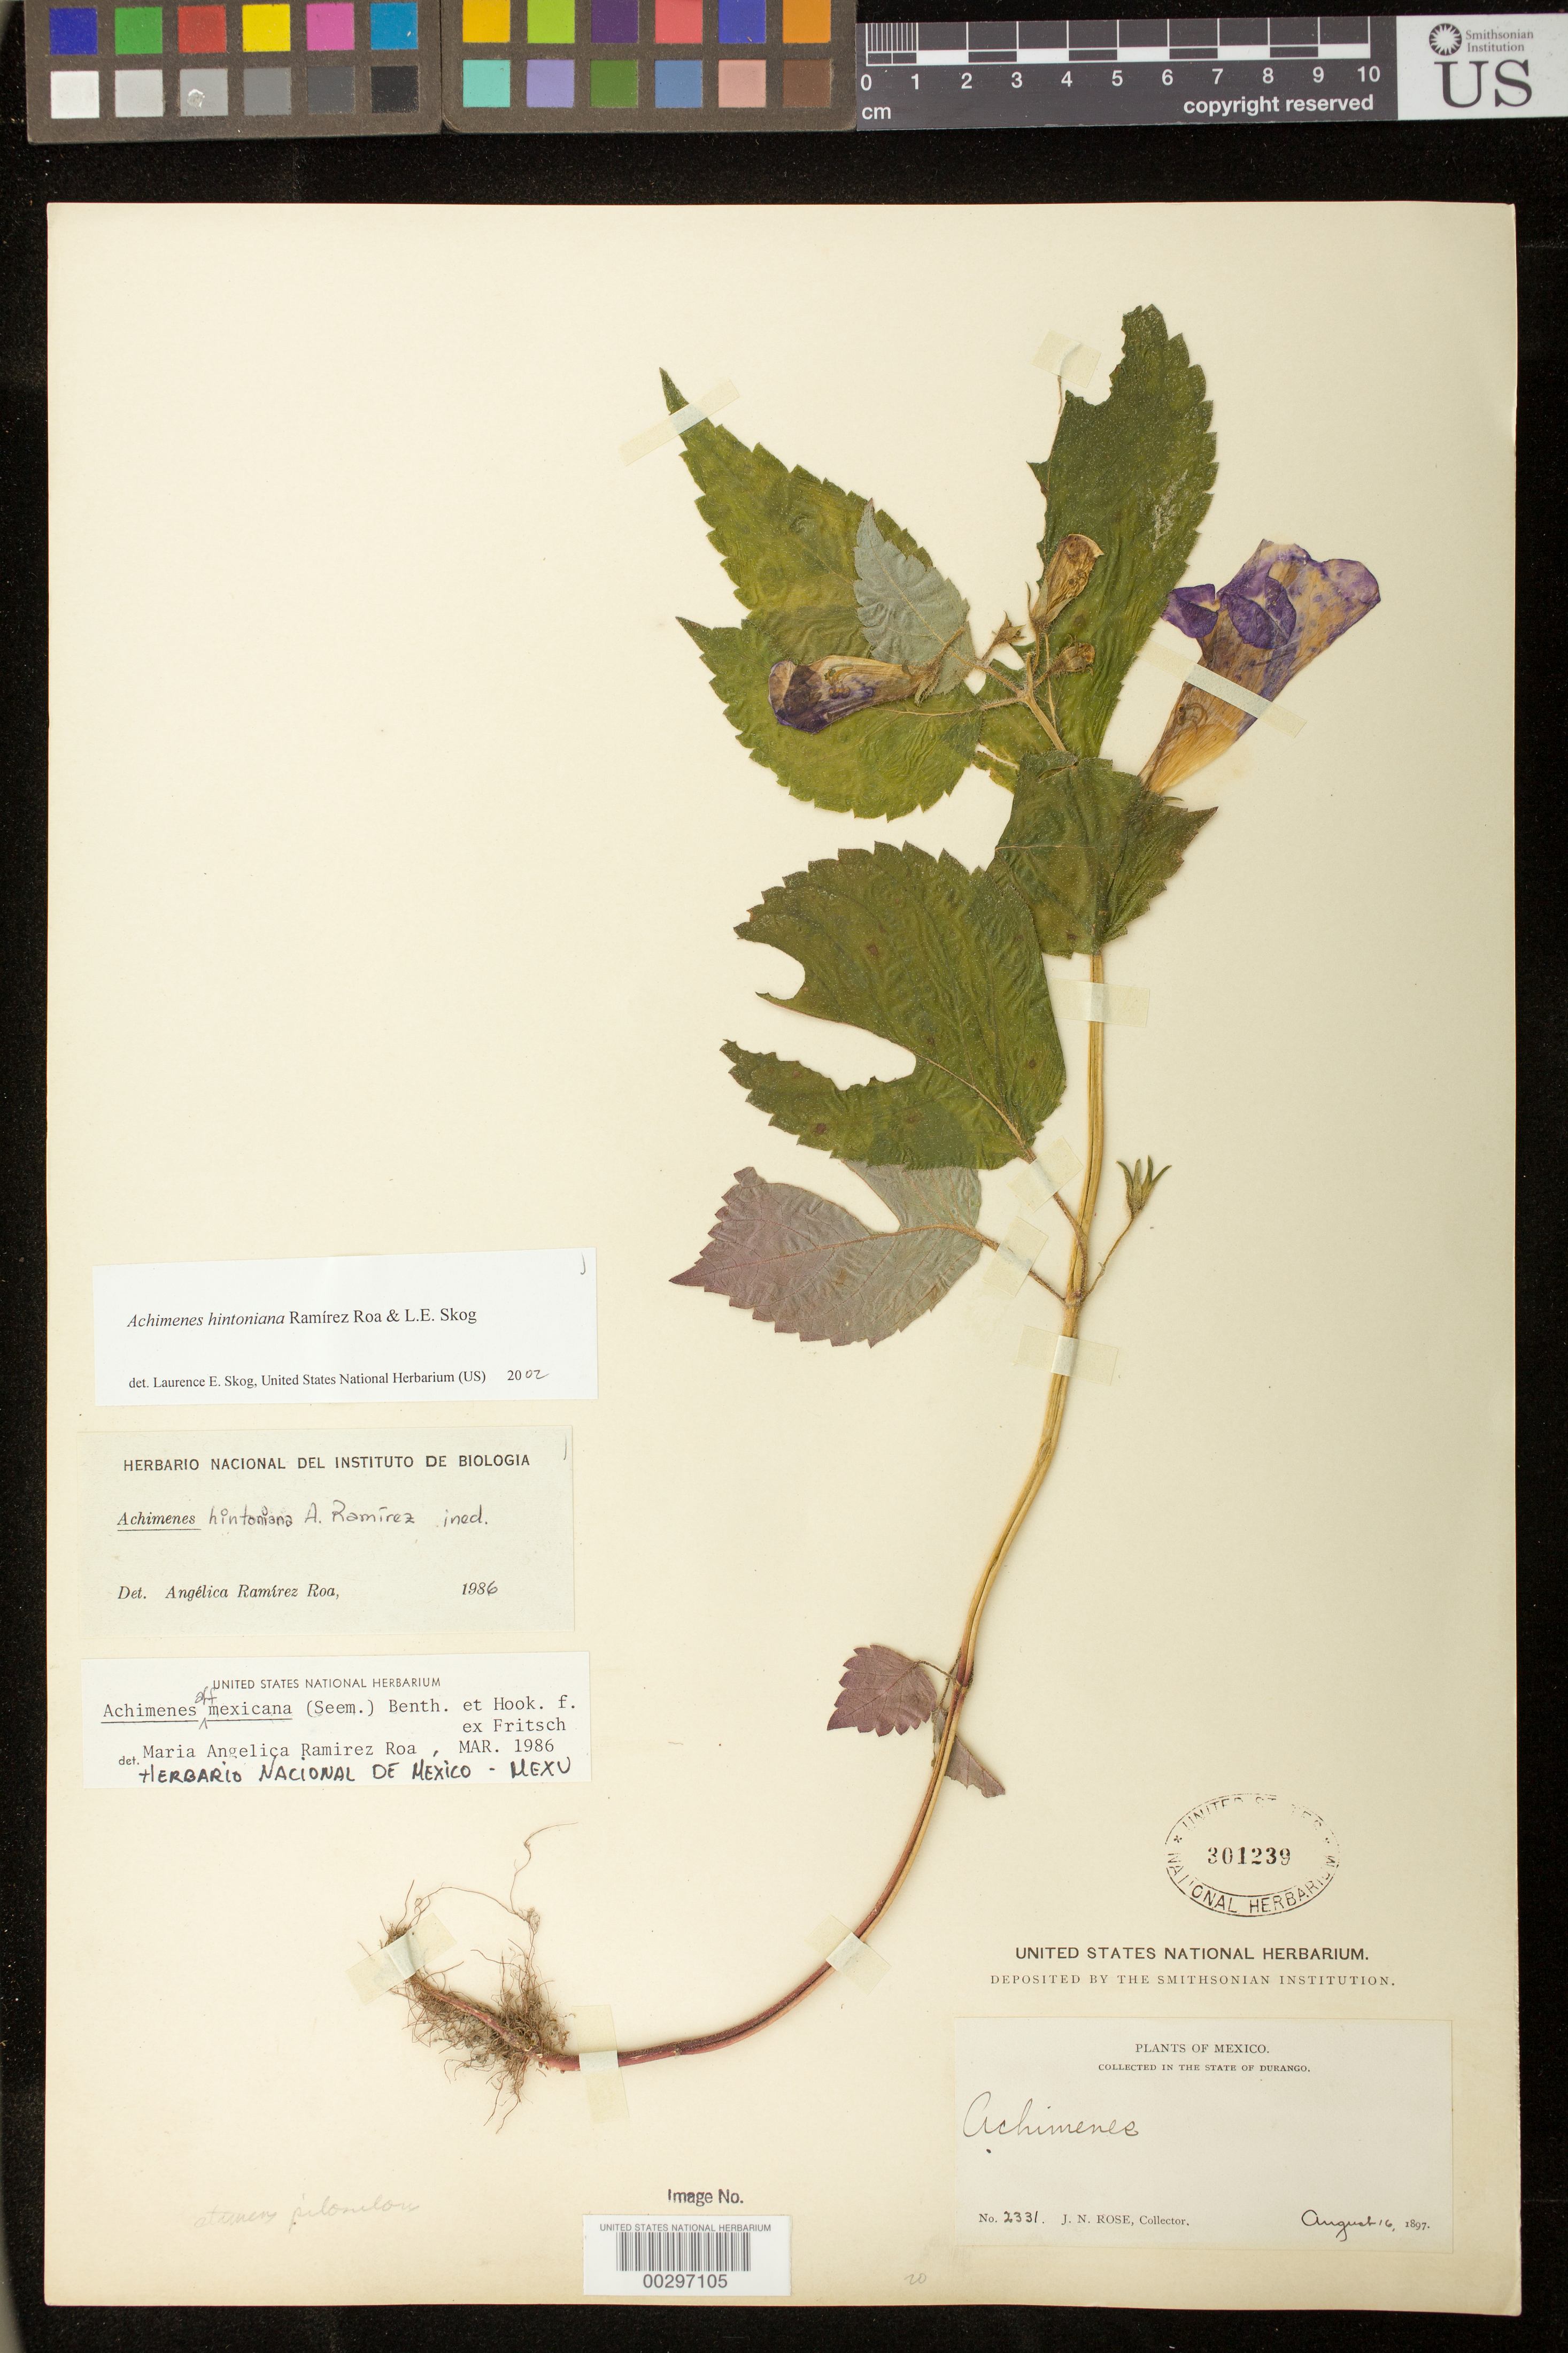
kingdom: Plantae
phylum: Tracheophyta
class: Magnoliopsida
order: Lamiales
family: Gesneriaceae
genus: Achimenes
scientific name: Achimenes hintoniana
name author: Ram.-Roa & L.E. Skog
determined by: Skog, Laurence E.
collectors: J. N. Rose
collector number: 2331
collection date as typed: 16 Aug 1897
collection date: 1897-08-16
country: Mexico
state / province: Durango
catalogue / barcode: US 301239